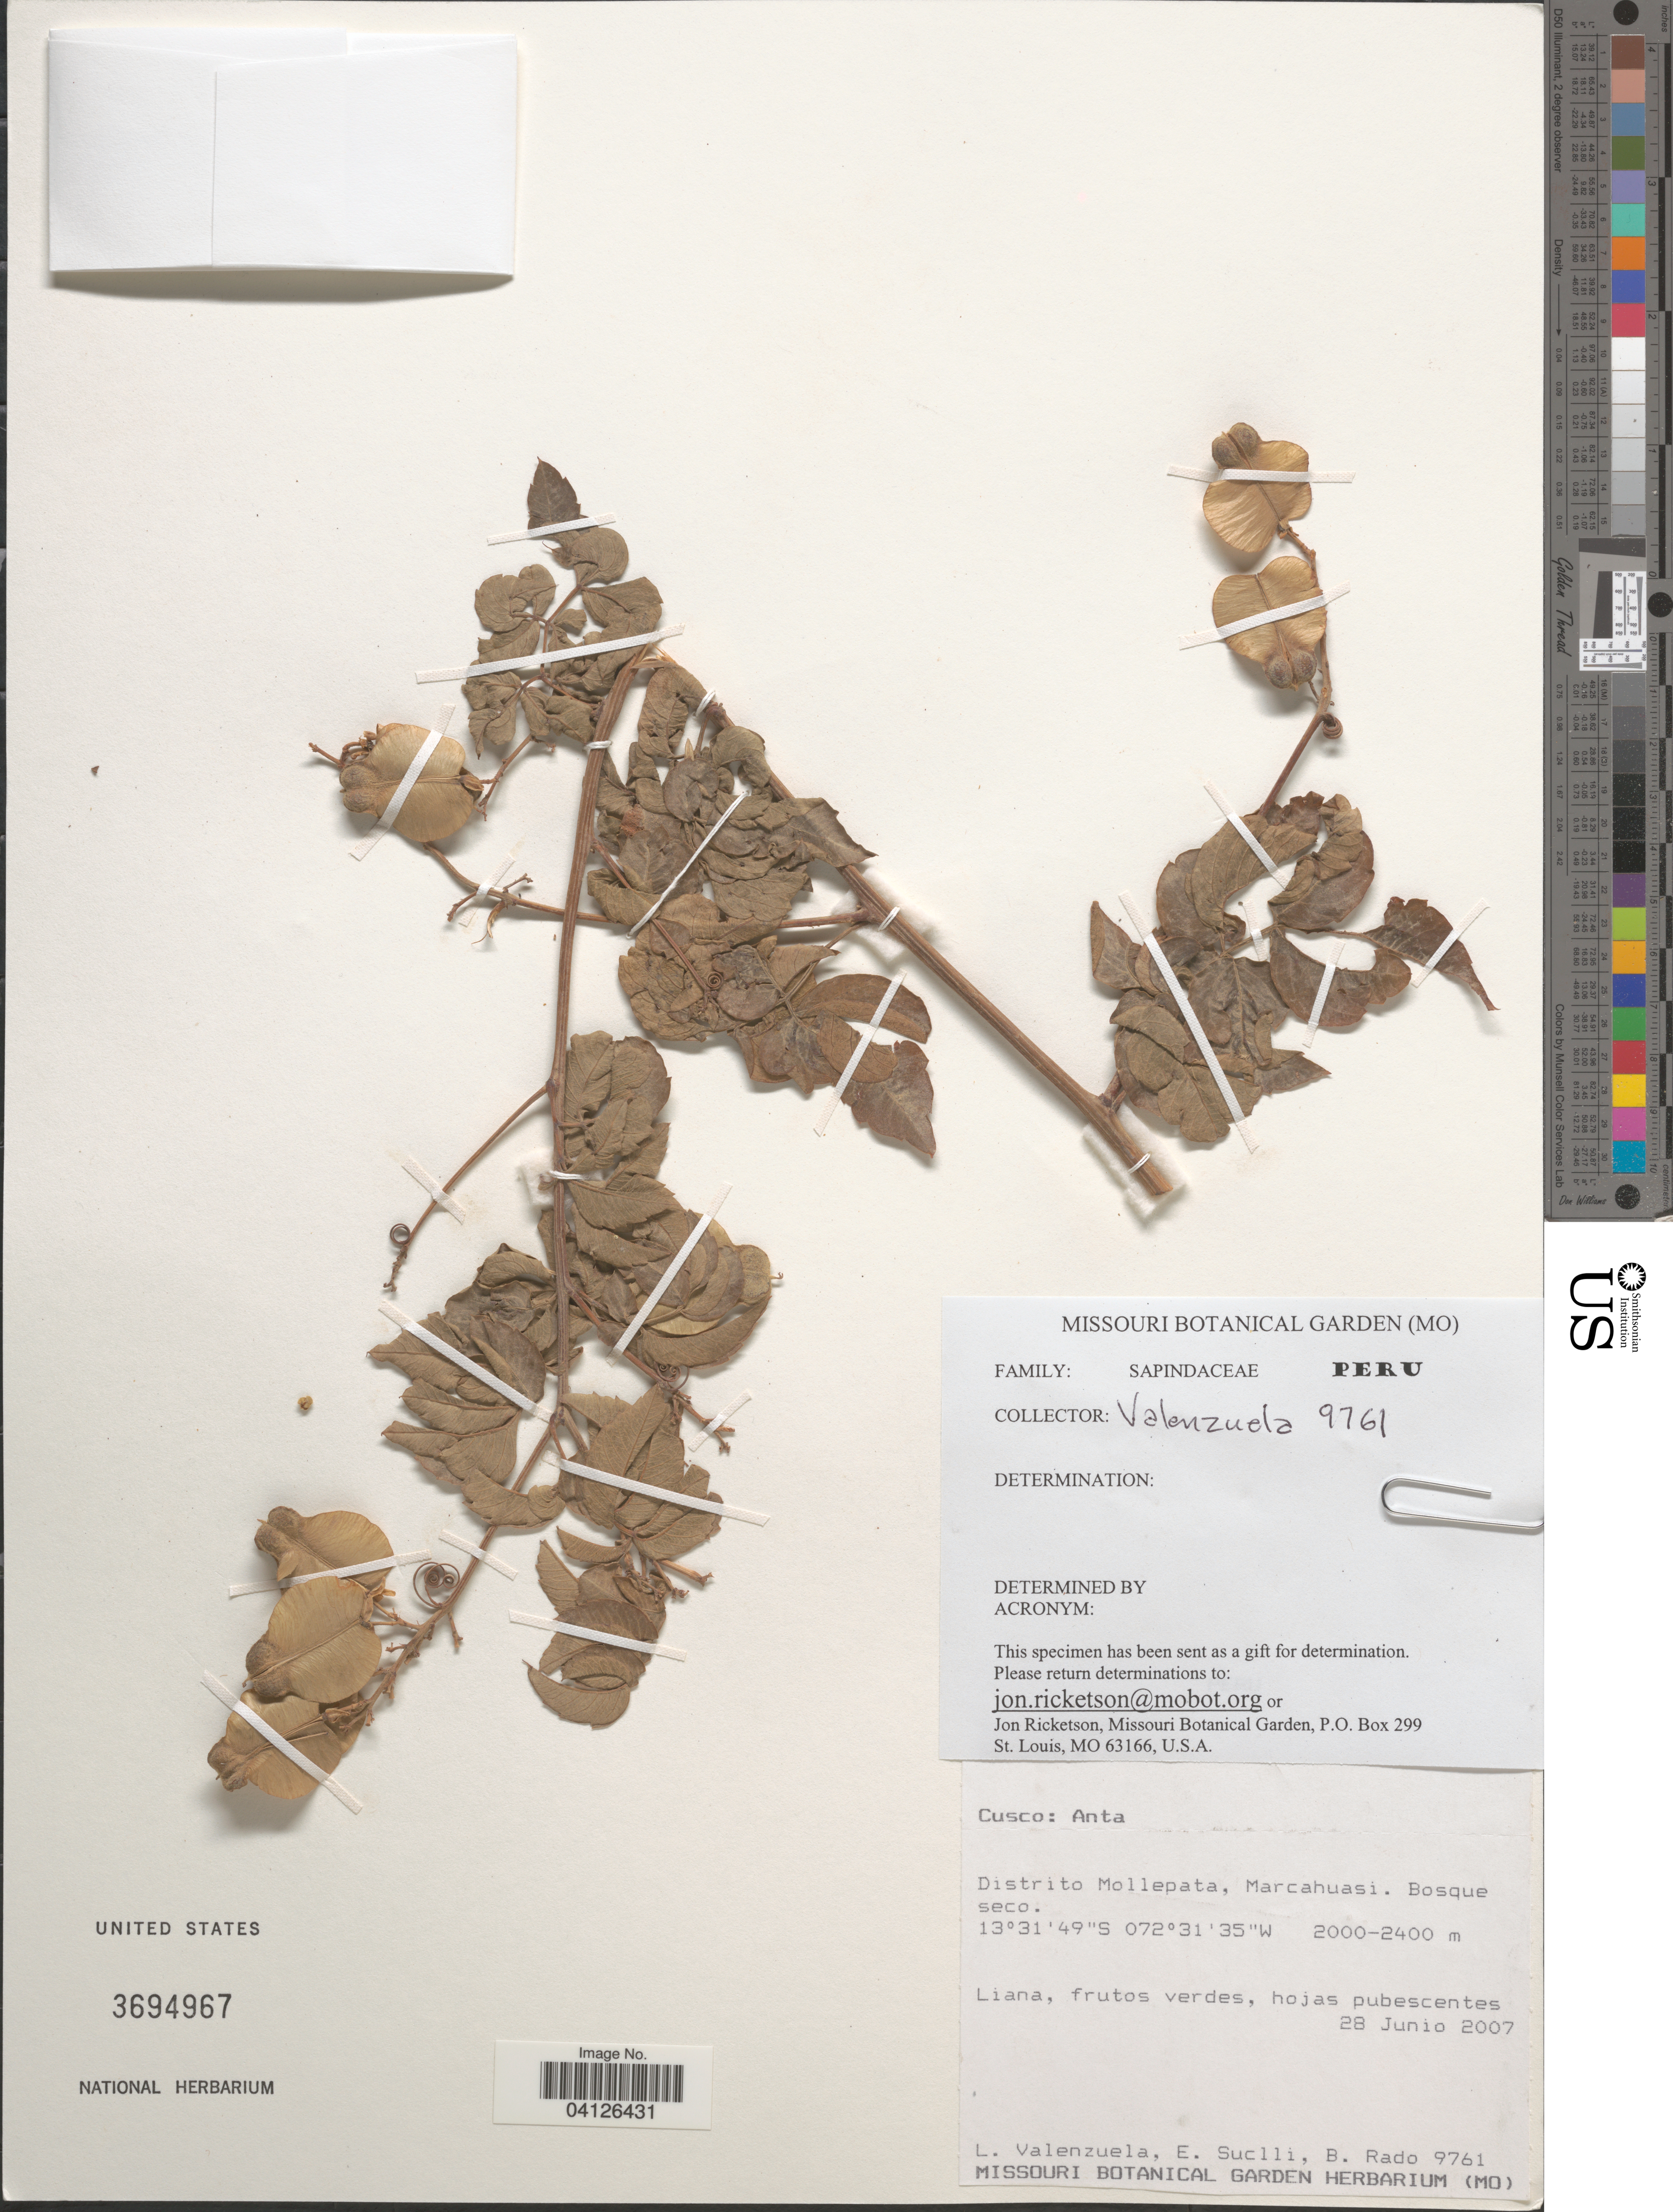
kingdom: Plantae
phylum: Tracheophyta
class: Magnoliopsida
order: Sapindales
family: Sapindaceae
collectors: L. Valenzuela, E. Suclli & B. Rado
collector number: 9761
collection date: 2007-06-28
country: Peru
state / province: Cusco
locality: Anta. Distrito Mollepata, Marcahuasi.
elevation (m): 2000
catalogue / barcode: US 3694967